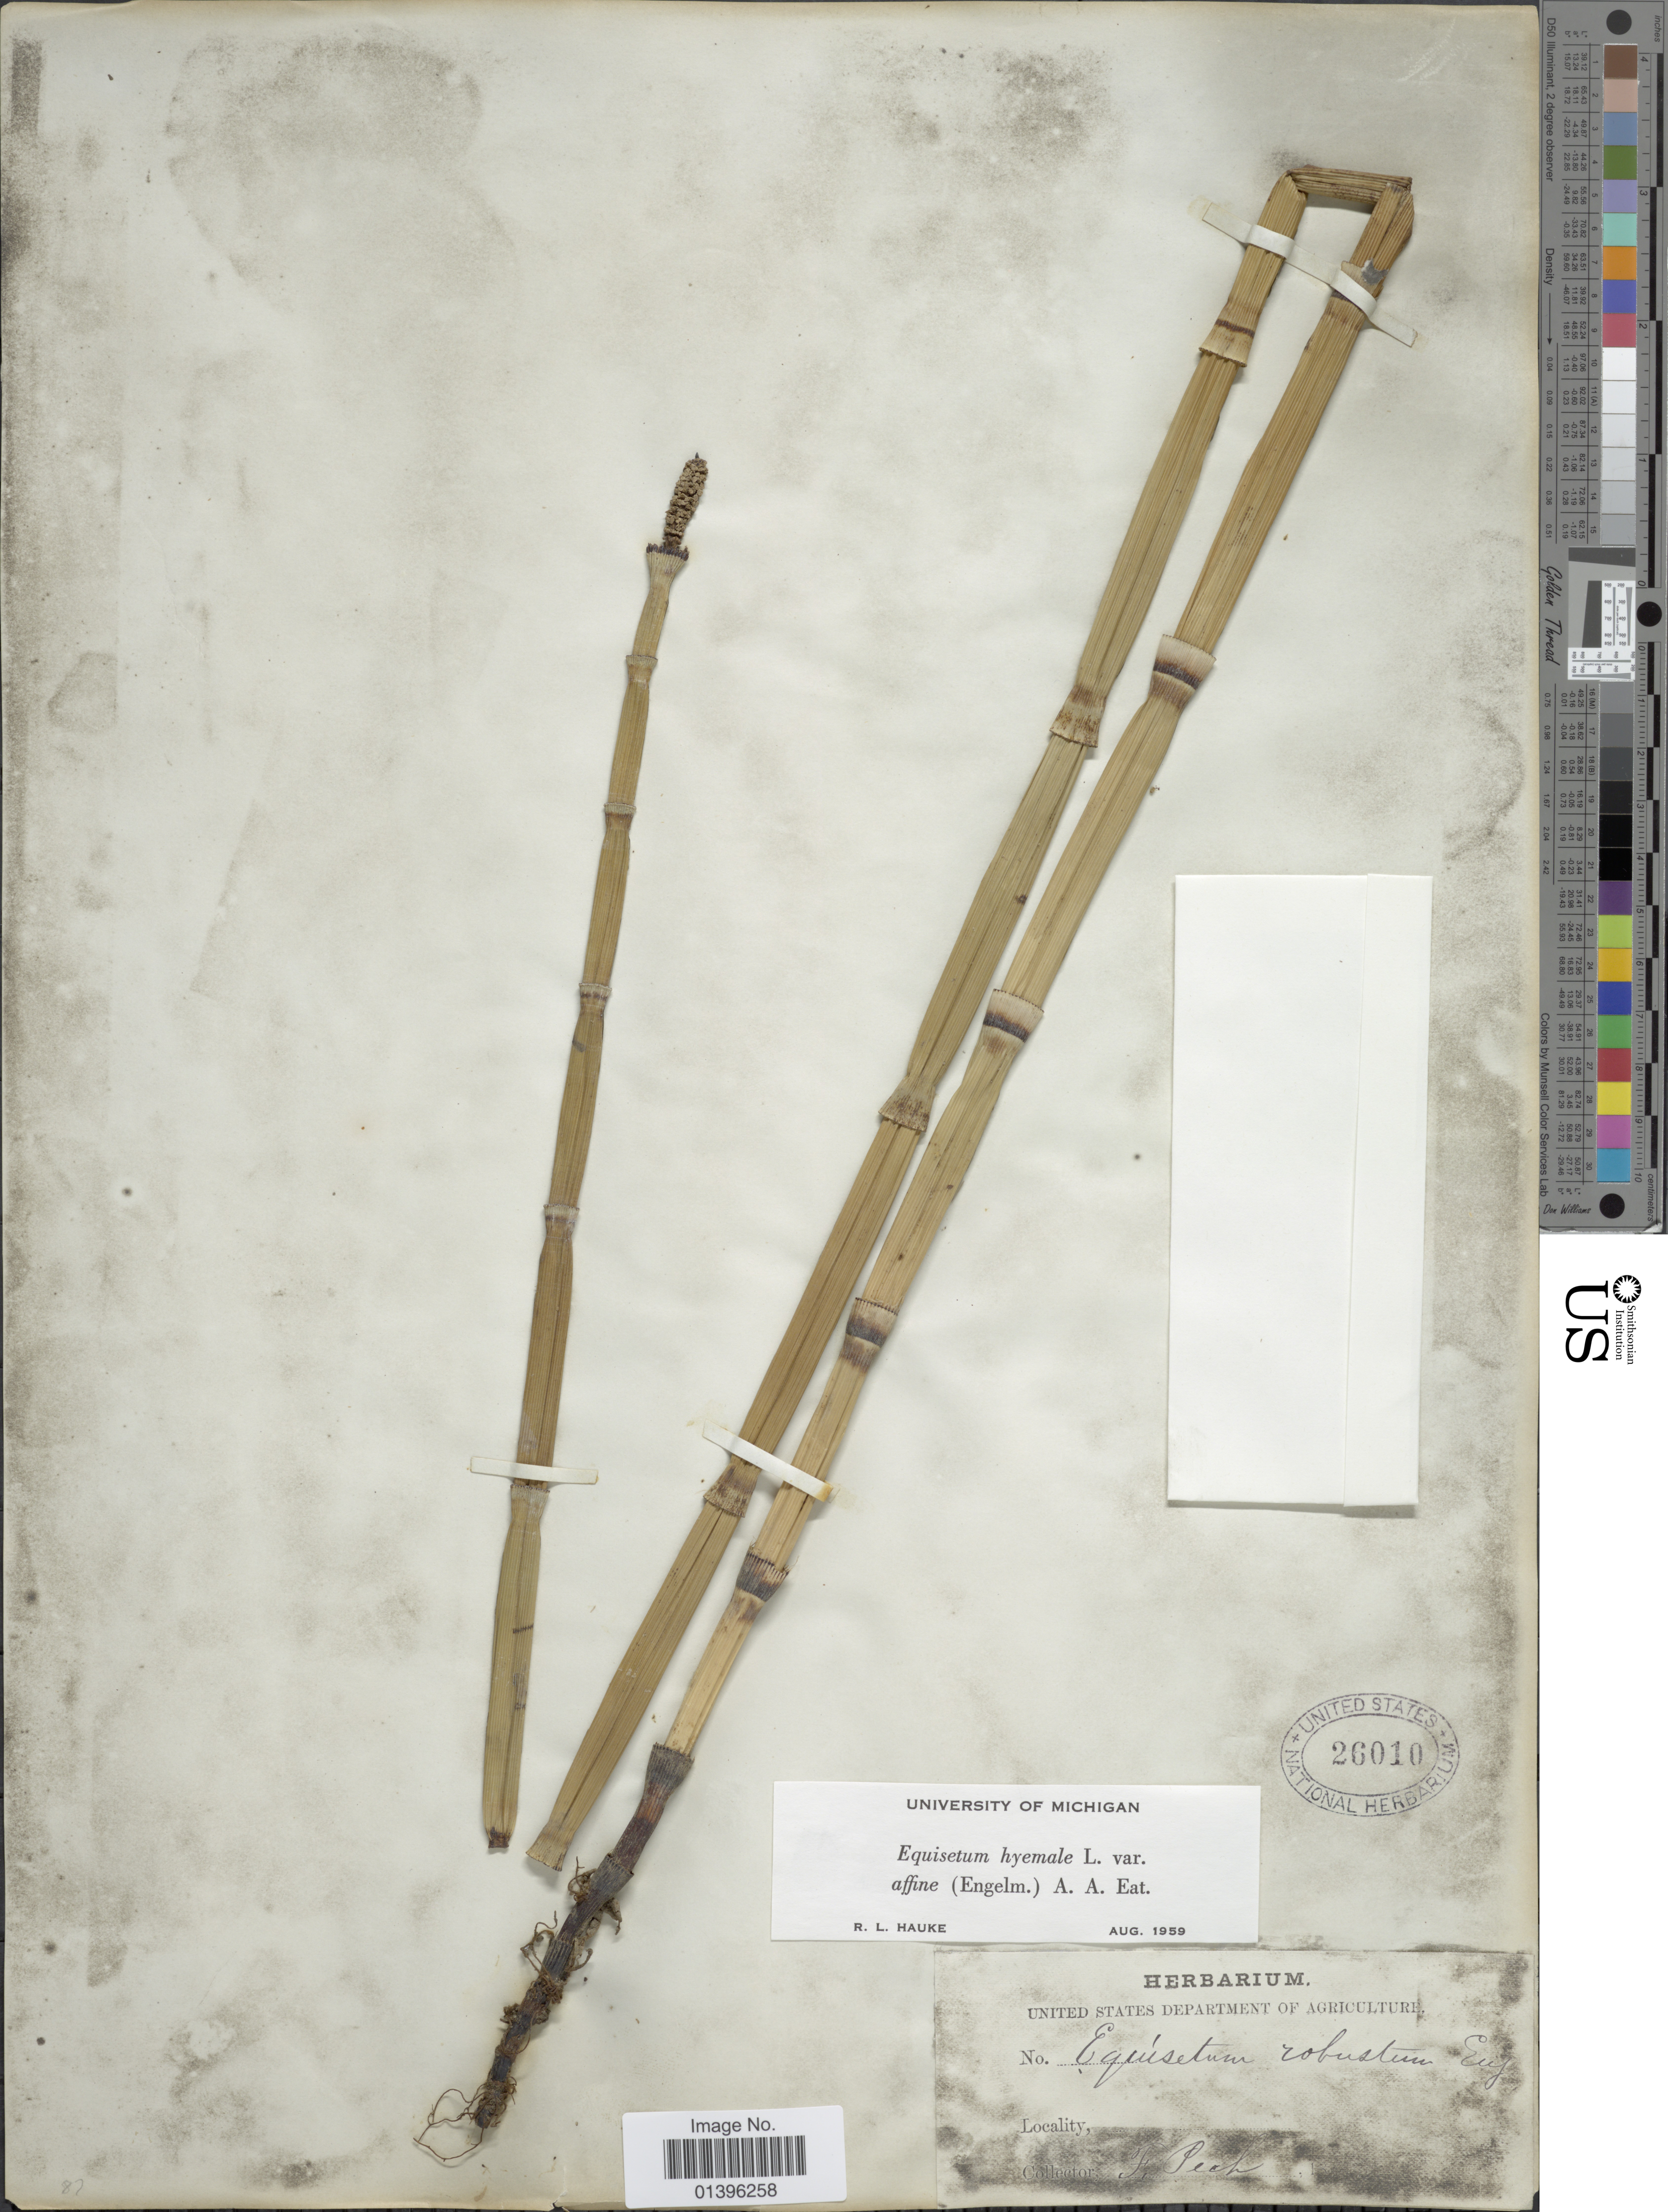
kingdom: Plantae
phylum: Tracheophyta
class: Polypodiopsida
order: Equisetales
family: Equisetaceae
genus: Equisetum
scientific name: Equisetum hyemale var. affine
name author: (Engelm.) A.A. Eaton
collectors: F. Peck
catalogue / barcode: US 26010